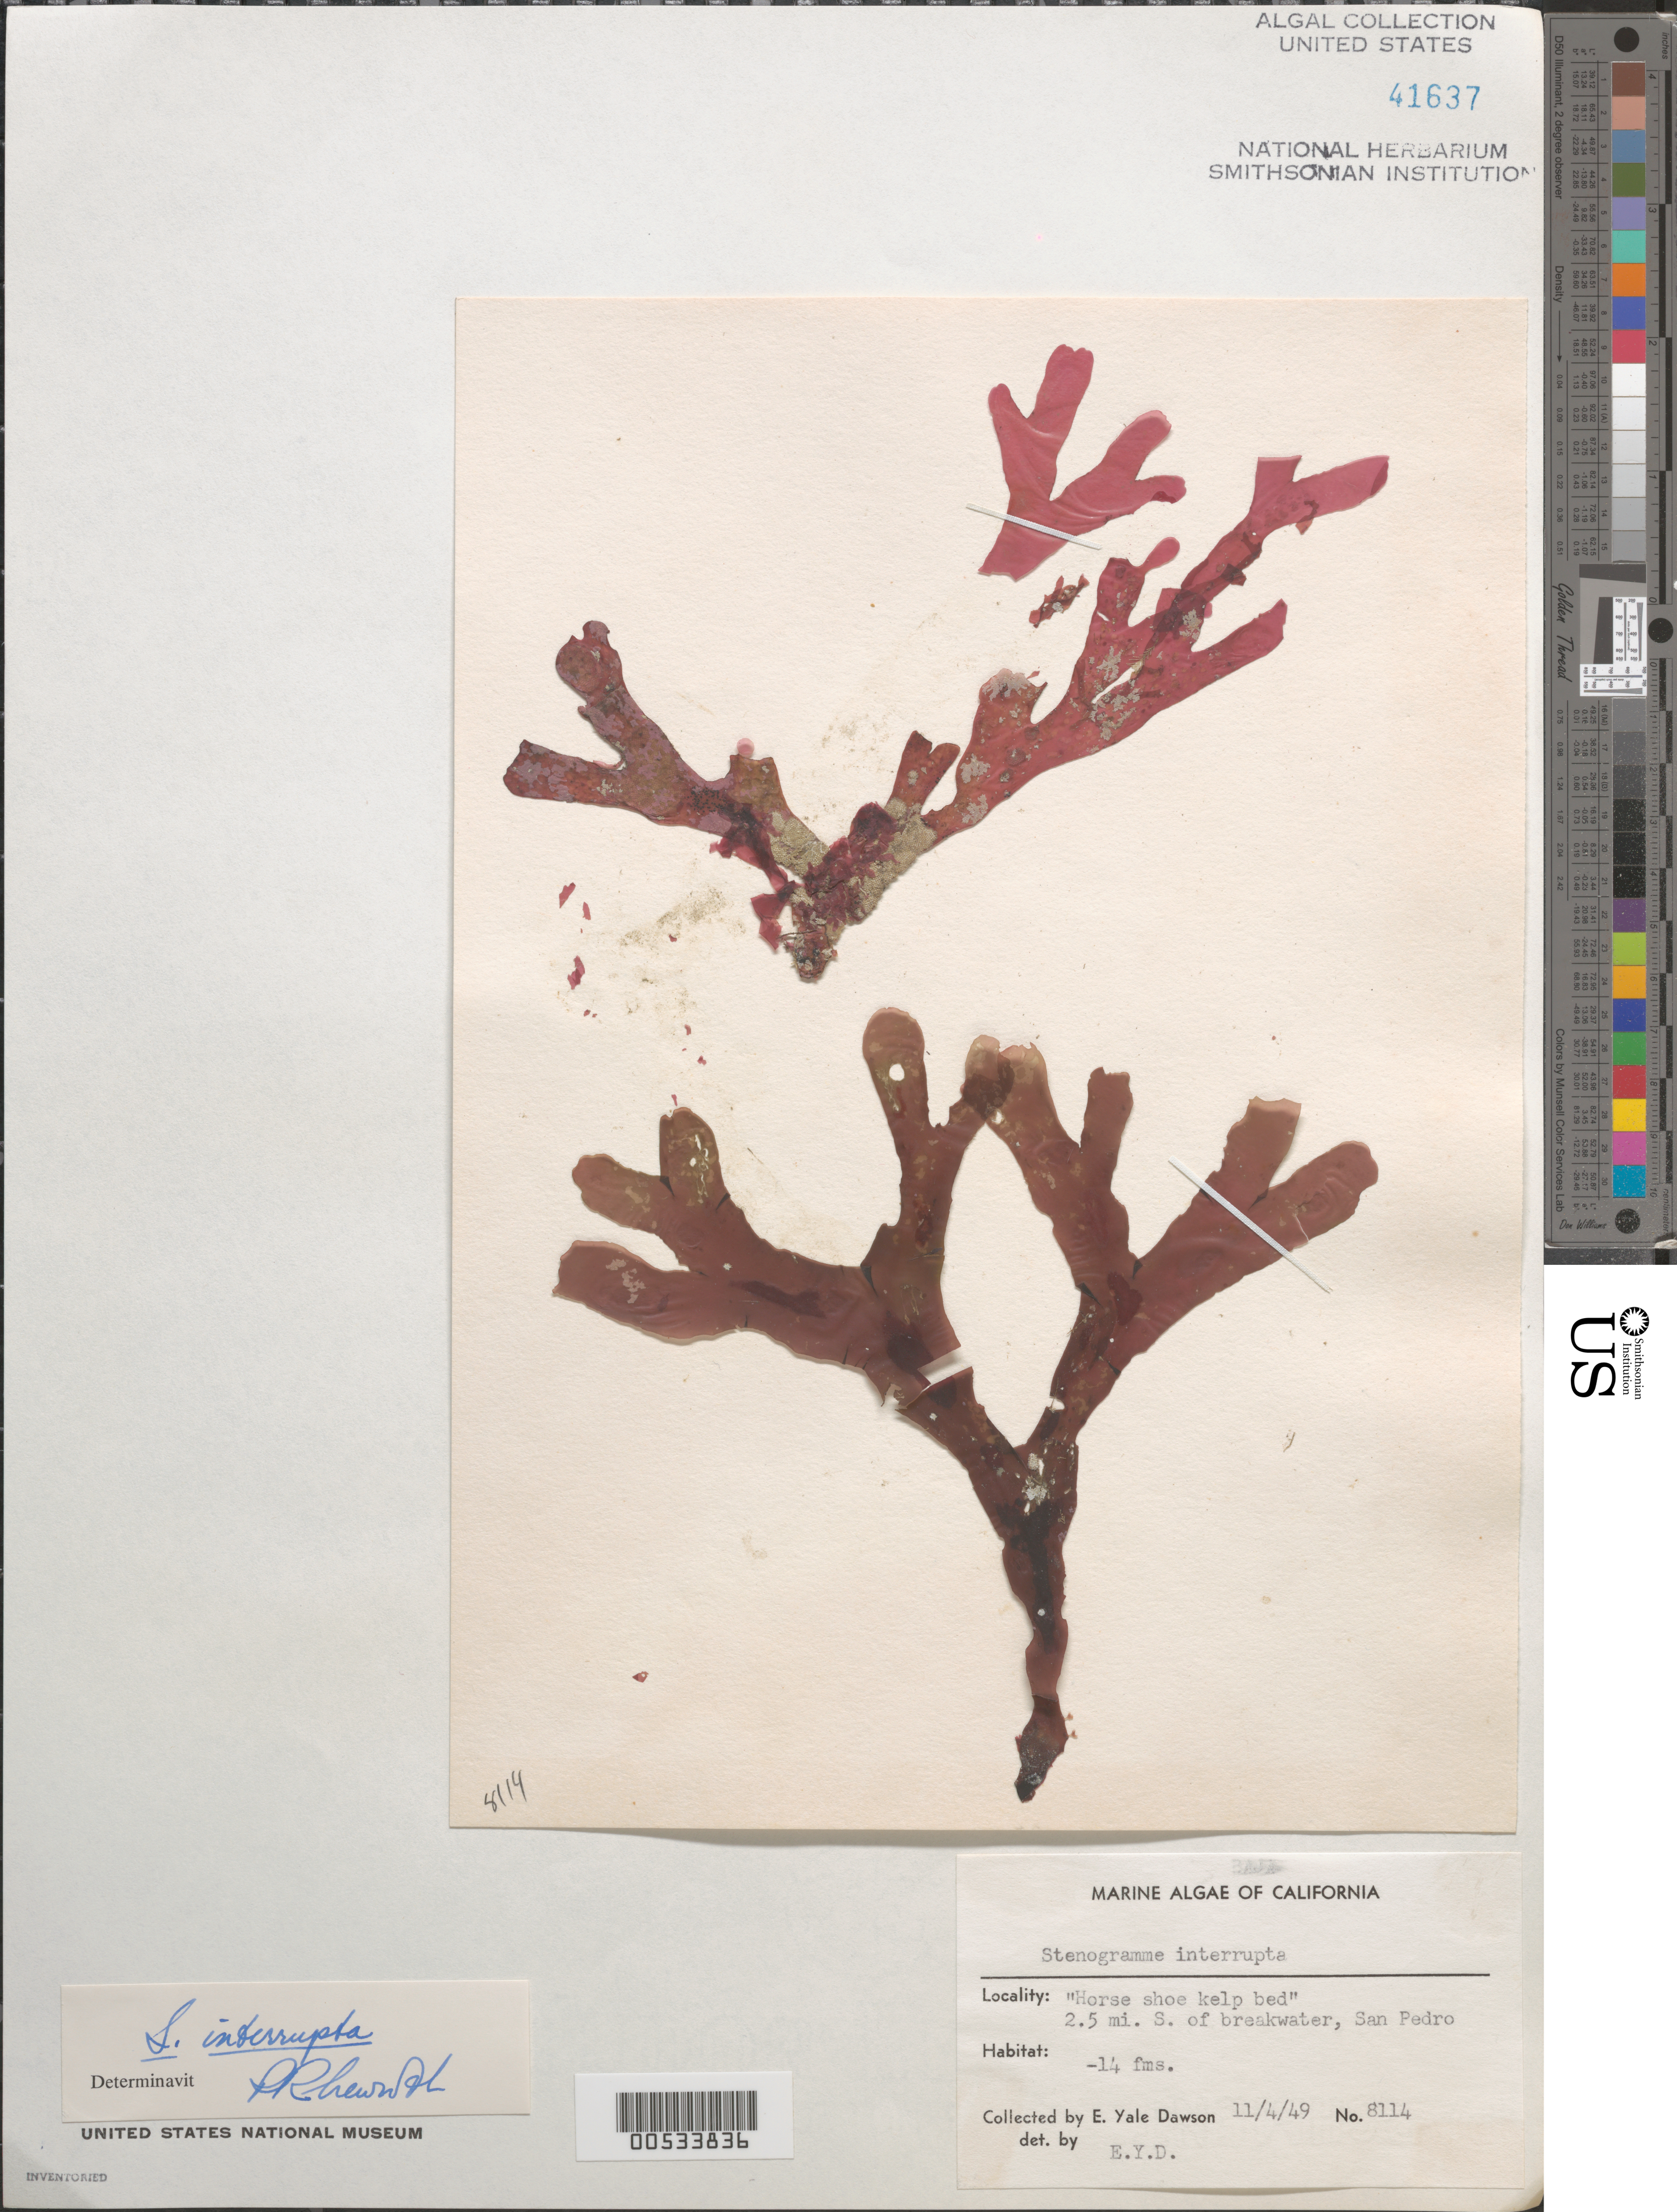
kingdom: Plantae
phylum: Rhodophyta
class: Florideophyceae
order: Gigartinales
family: Phyllophoraceae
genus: Stenogramma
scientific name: Stenogramma interruptum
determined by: Newroth, P. R.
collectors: E. Y. Dawson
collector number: EYD 8114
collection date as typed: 11 Apr 1949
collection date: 1949-04-11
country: United States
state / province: California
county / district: Los Angeles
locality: Horseshoe kelp bed, 2.5 miles south of San Pedro Breakwater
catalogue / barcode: US 41637